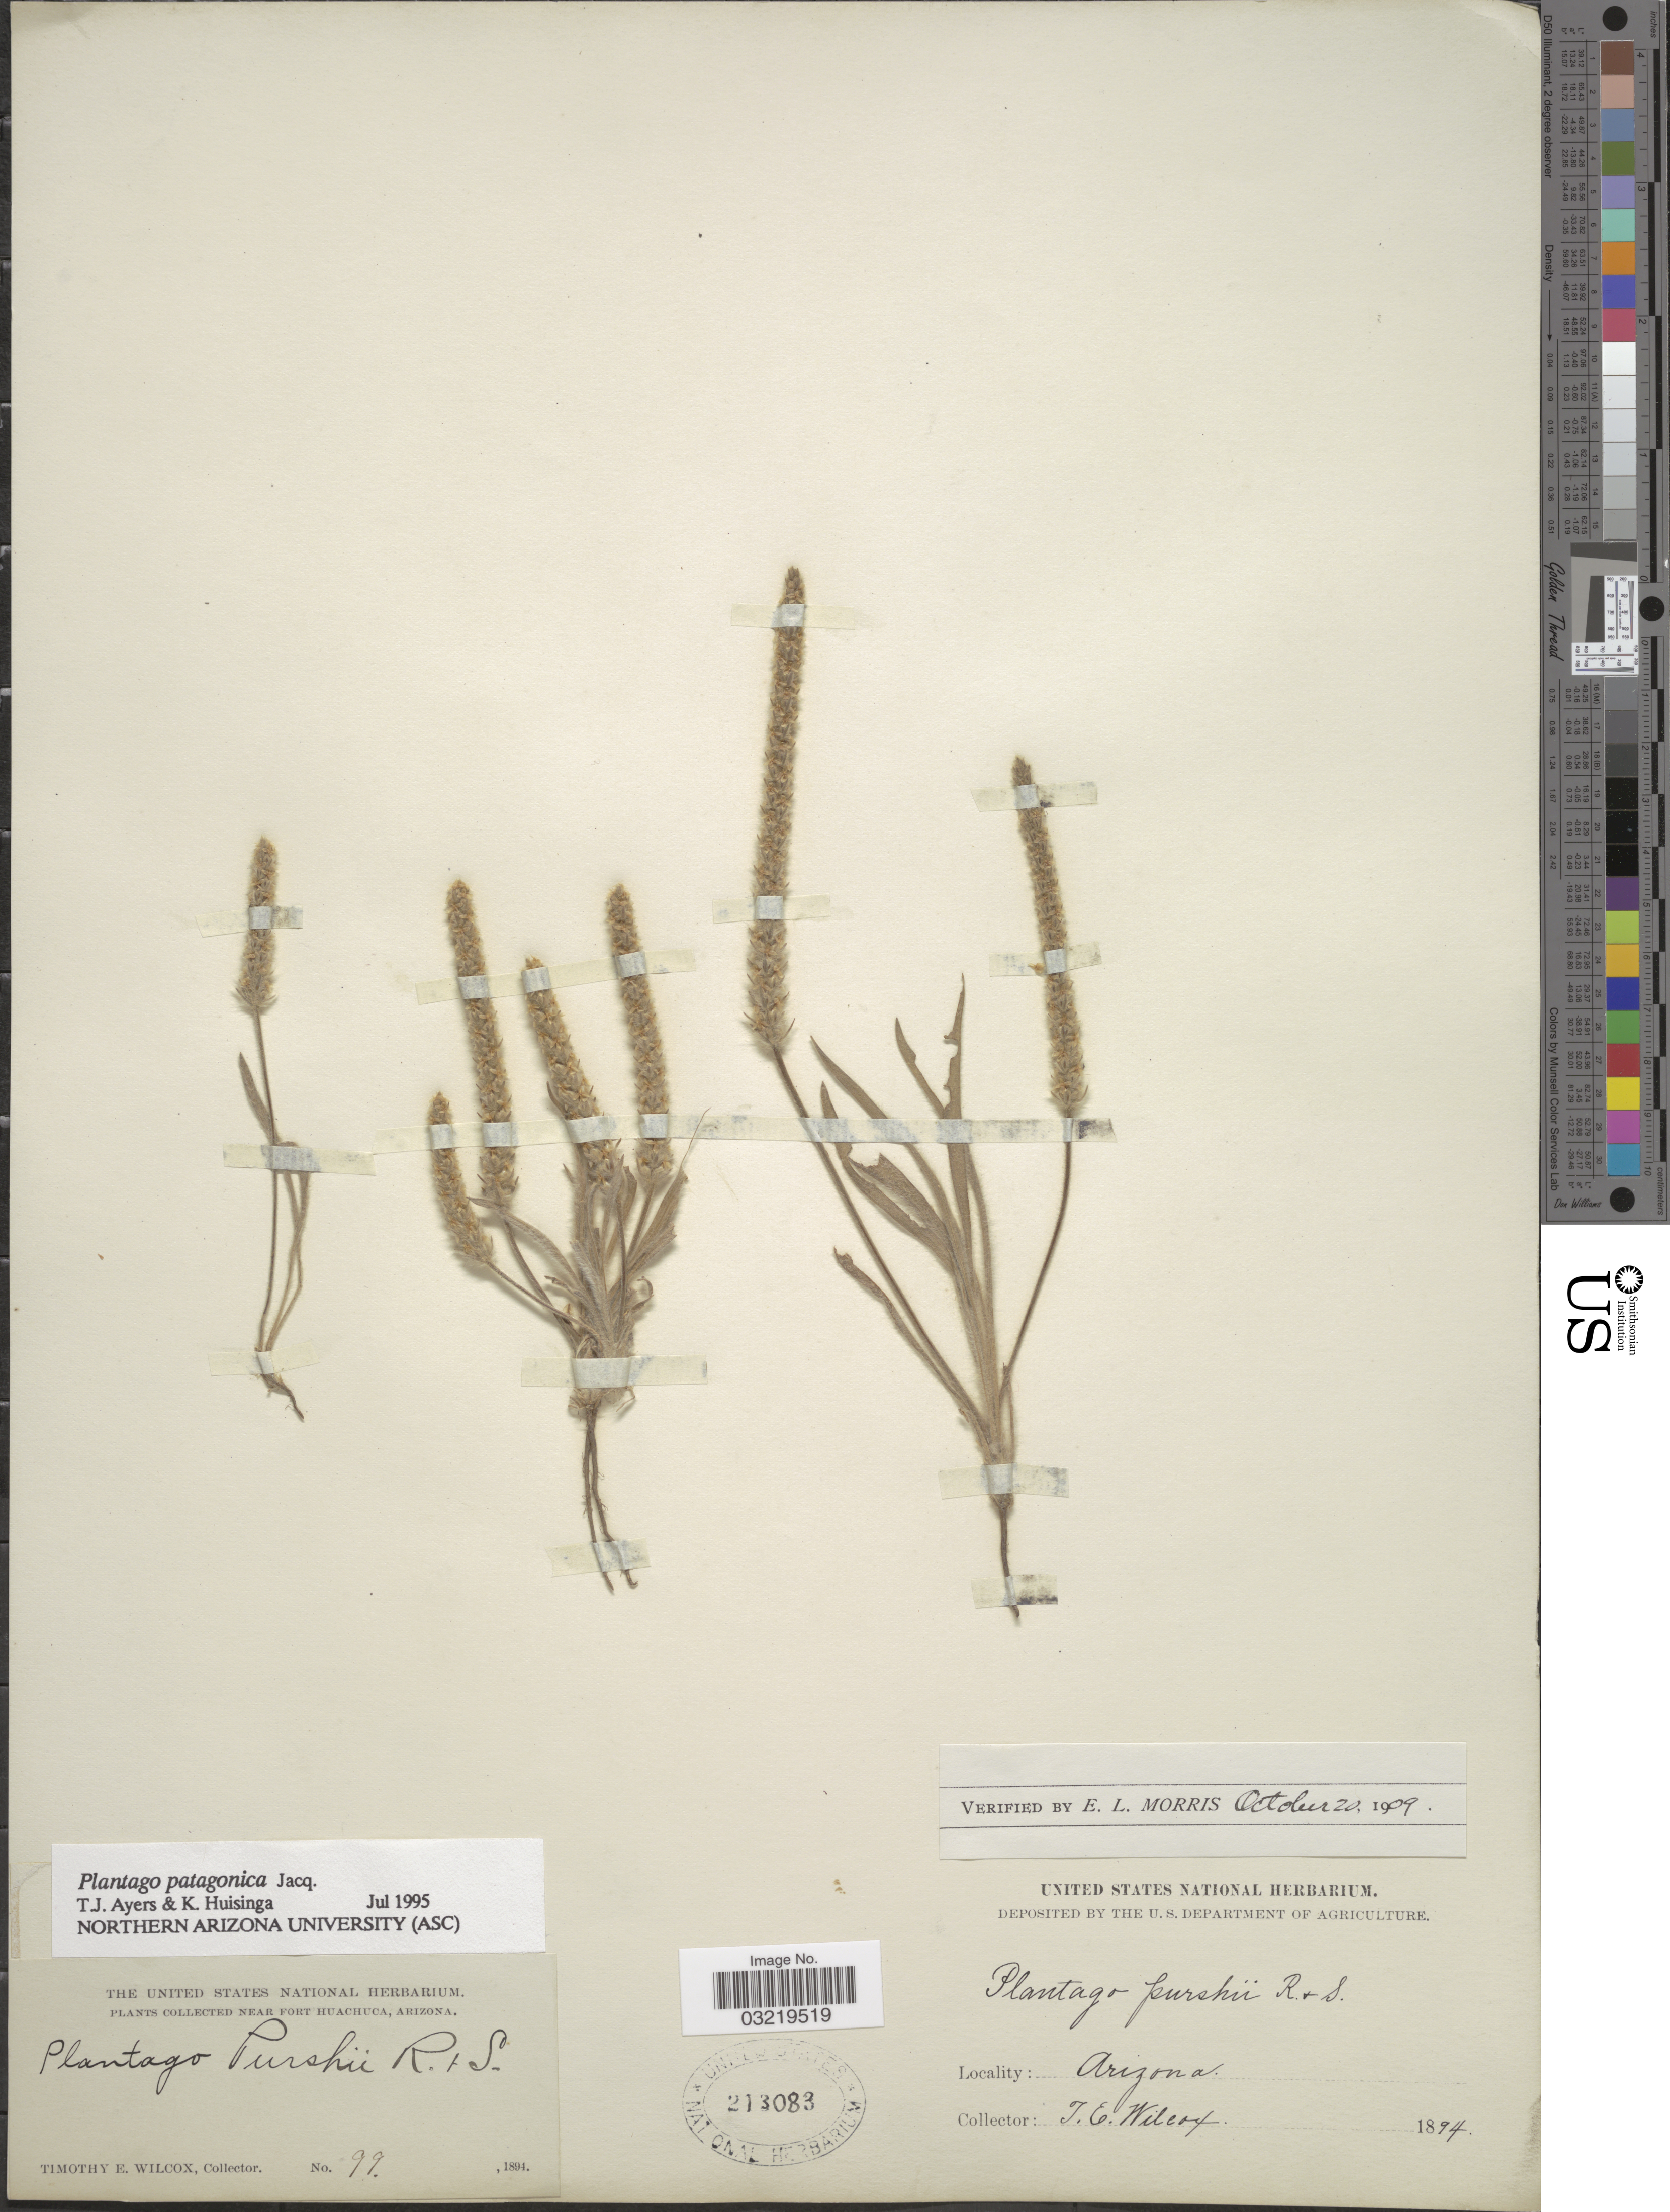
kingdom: Plantae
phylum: Tracheophyta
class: Magnoliopsida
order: Lamiales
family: Plantaginaceae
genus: Plantago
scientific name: Plantago patagonica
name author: Jacq.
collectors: T. E. Wilcox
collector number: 99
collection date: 1894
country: United States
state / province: Arizona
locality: Near Fort Huachuca.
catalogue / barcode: US 213083